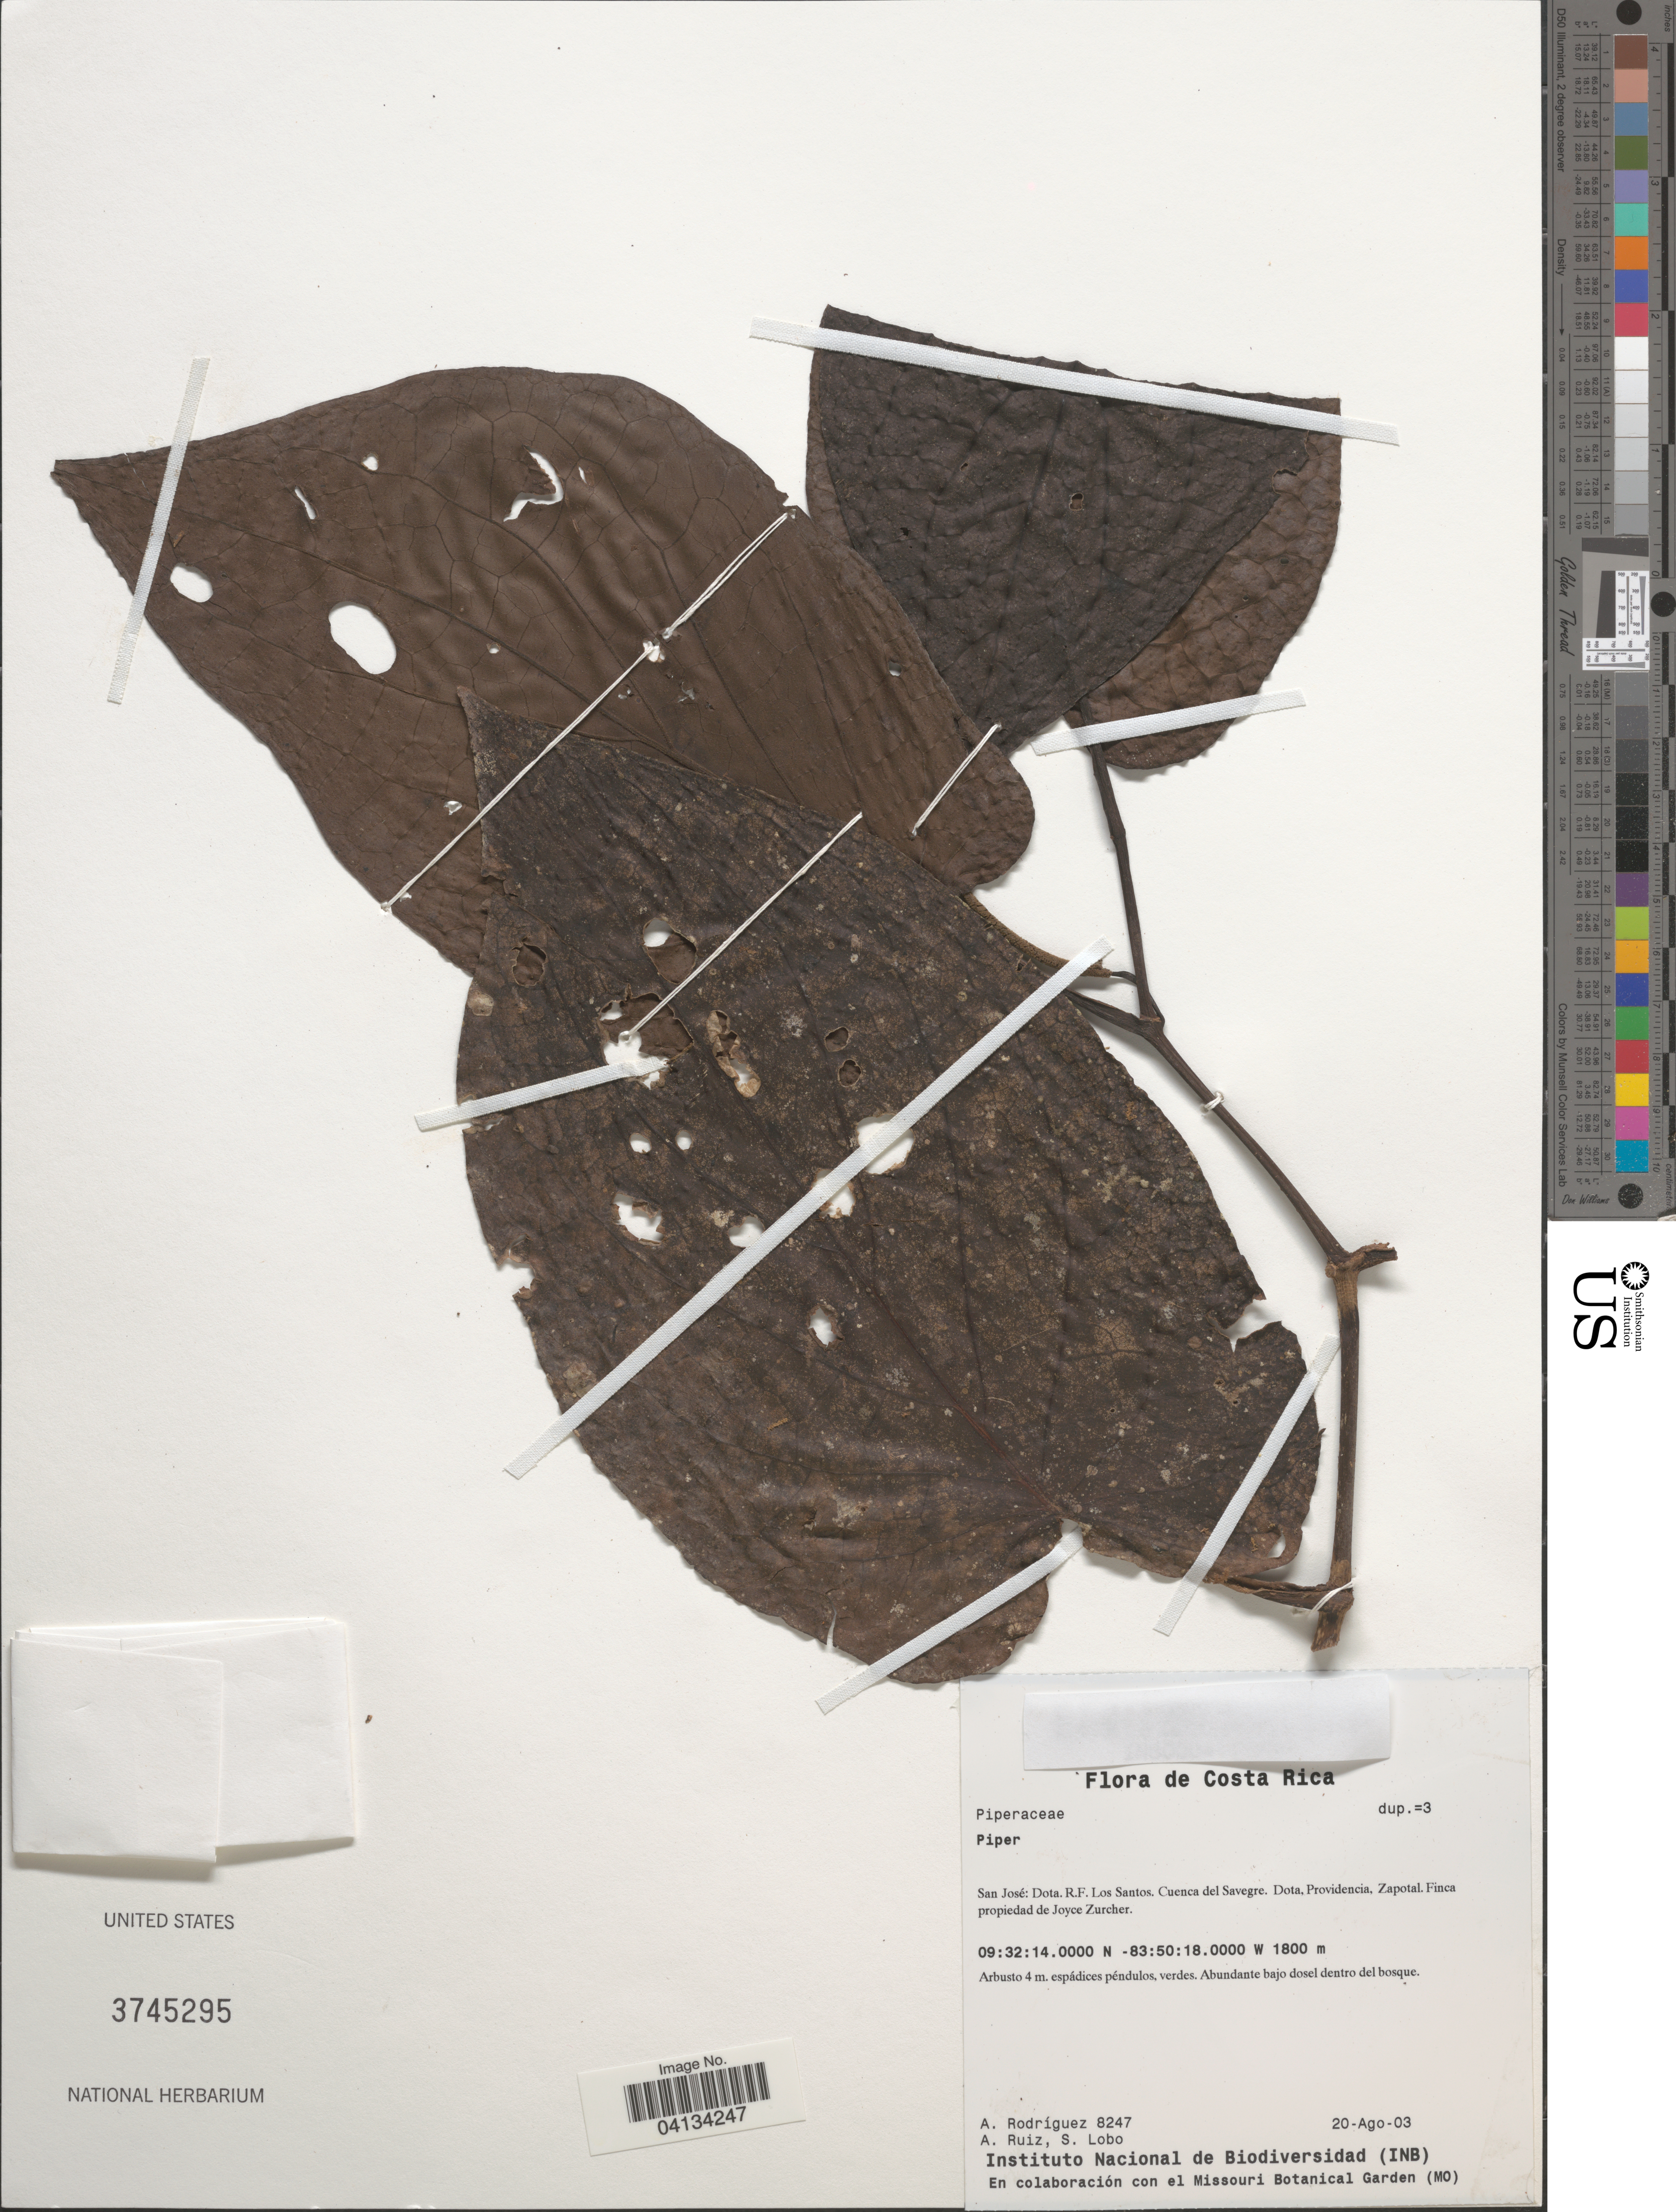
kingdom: Plantae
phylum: Tracheophyta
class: Magnoliopsida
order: Piperales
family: Piperaceae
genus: Piper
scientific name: Piper sp.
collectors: A. Rodríguez, A. Ruiz & S. Lobo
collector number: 8247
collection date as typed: Transcribed d/m/y: 20/8/3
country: Costa Rica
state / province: San José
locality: Dota. R.F. Los Santos. Cuenca del Savegre. Dota, Providencia, Zapotal. Finca propiedad de Joyce Zurcher.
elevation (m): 1800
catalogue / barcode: US 3745295